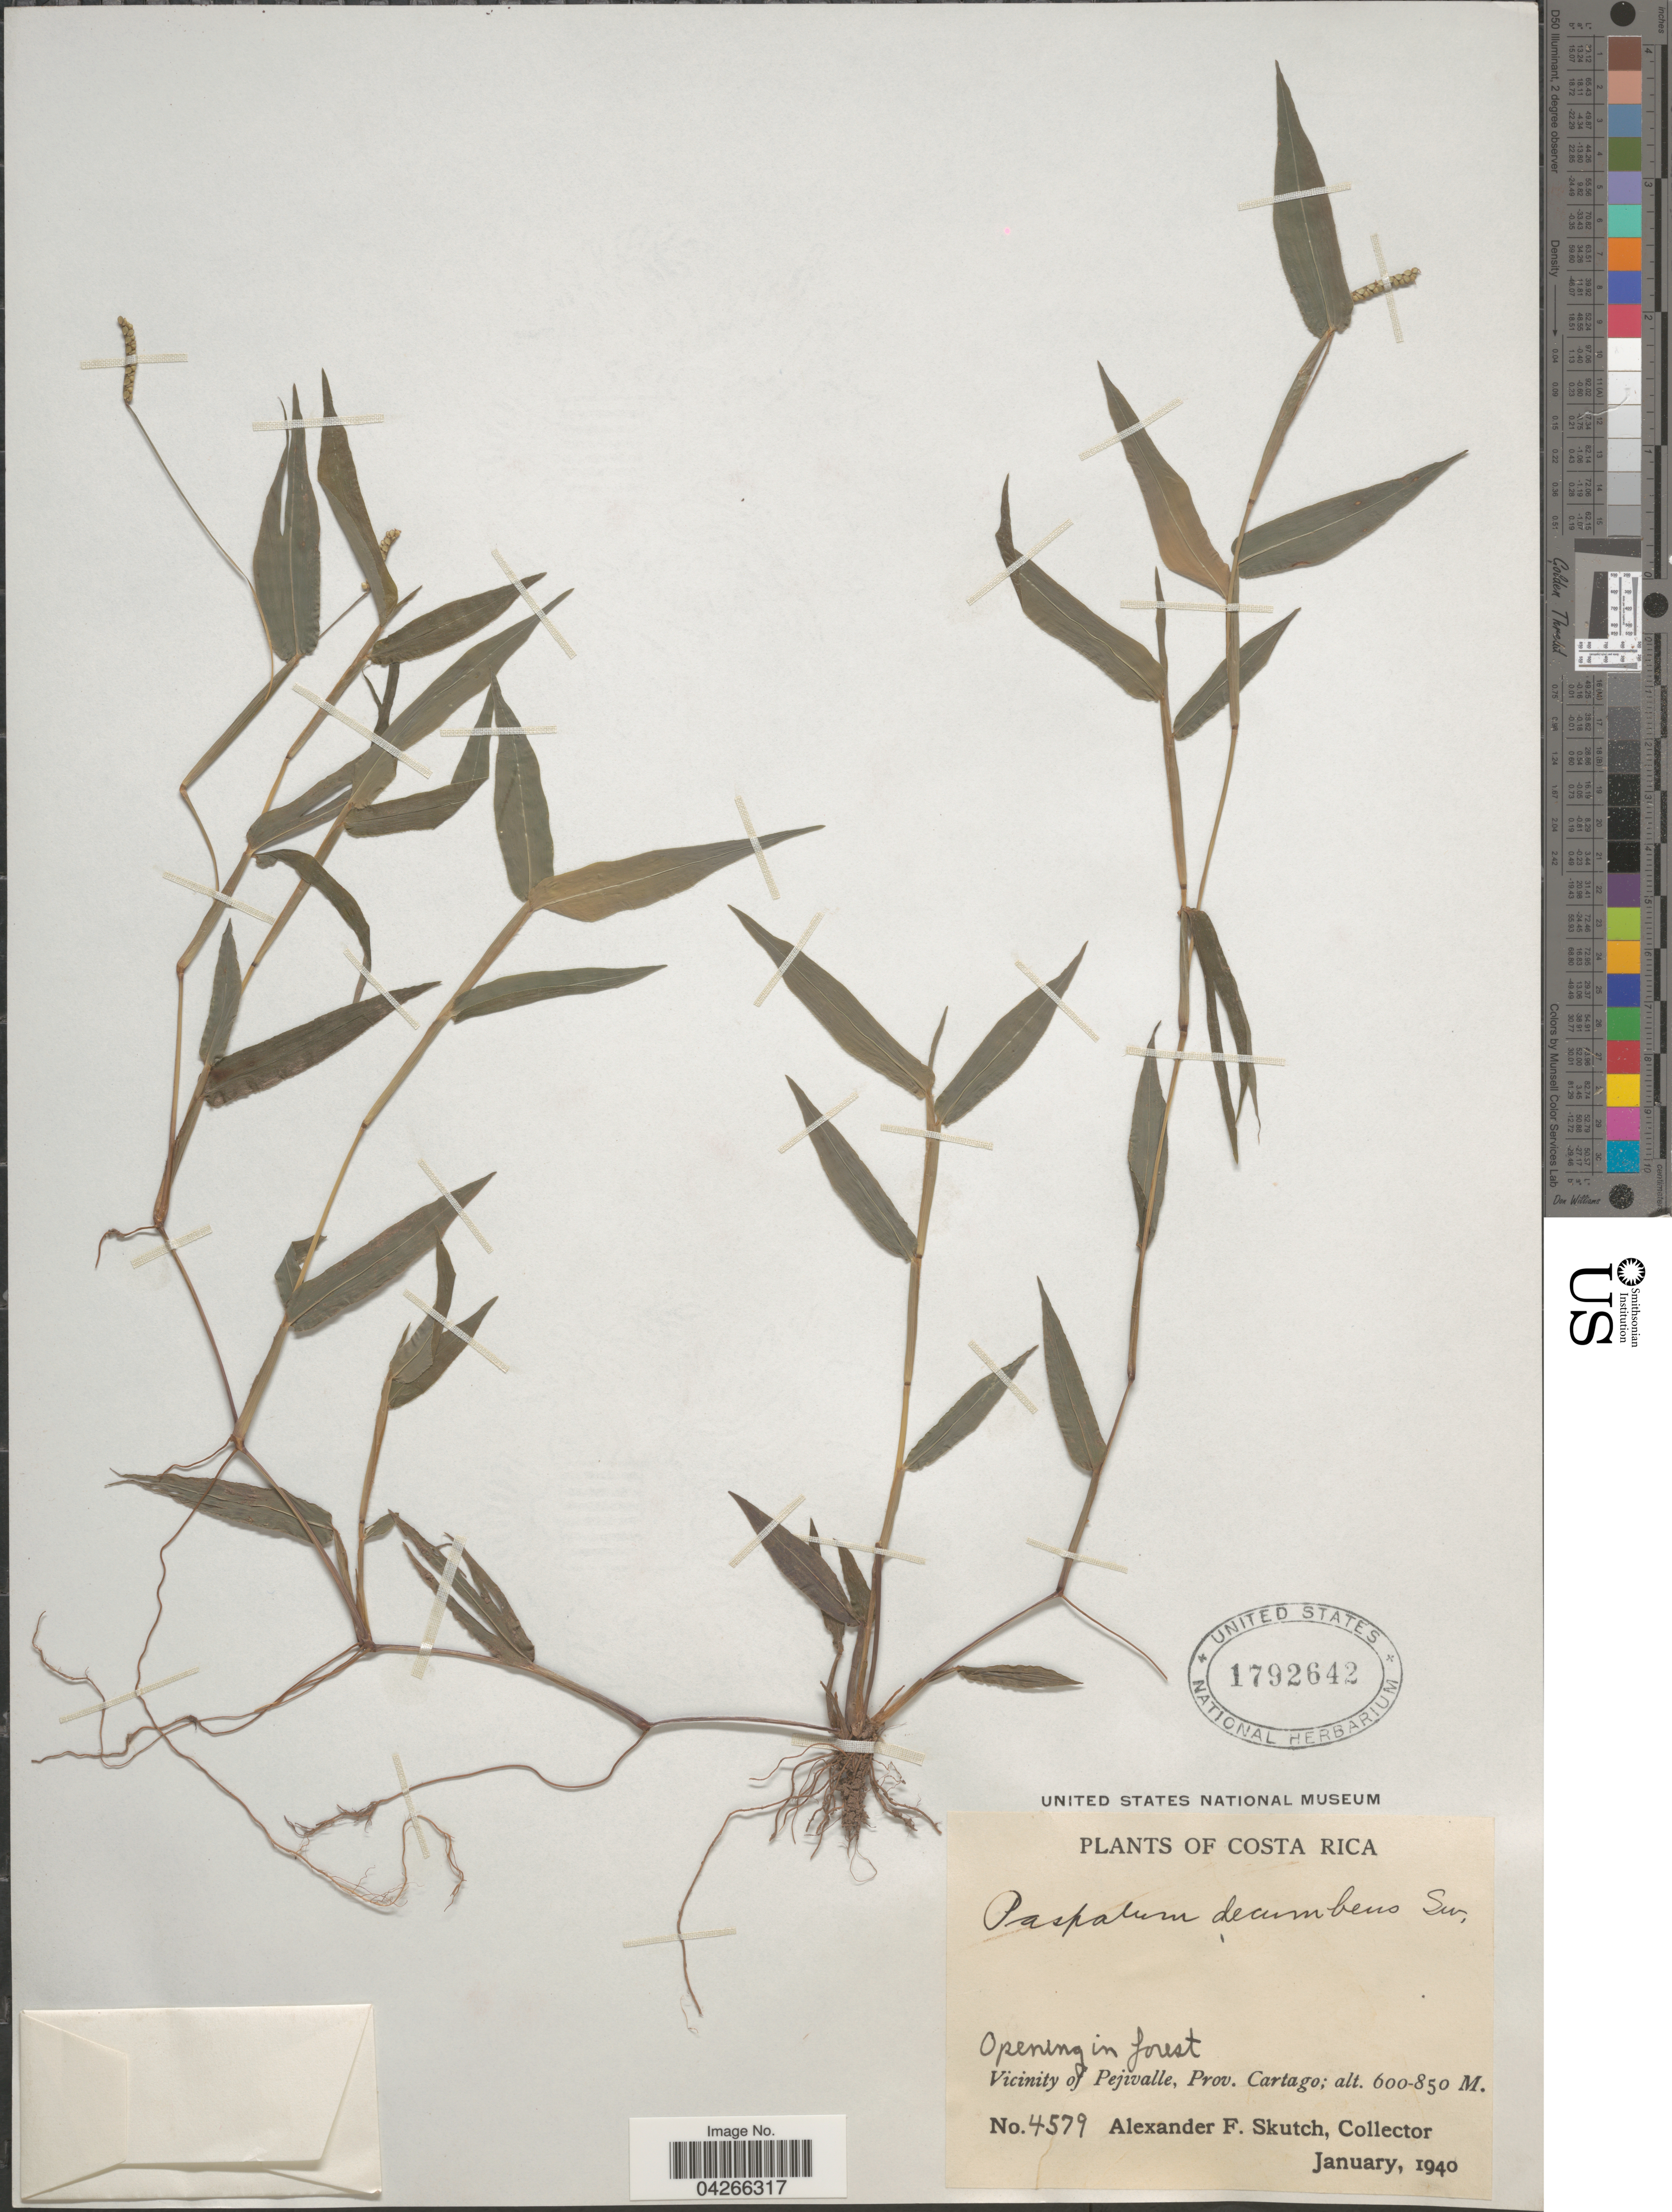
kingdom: Plantae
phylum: Tracheophyta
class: Liliopsida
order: Poales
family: Poaceae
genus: Paspalum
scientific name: Paspalum decumbens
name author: Sw.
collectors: A. F. Skutch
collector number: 4579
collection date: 1940-01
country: Costa Rica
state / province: Cartago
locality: Vicinity of Pejivalle.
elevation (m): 600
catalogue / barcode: US 1792642